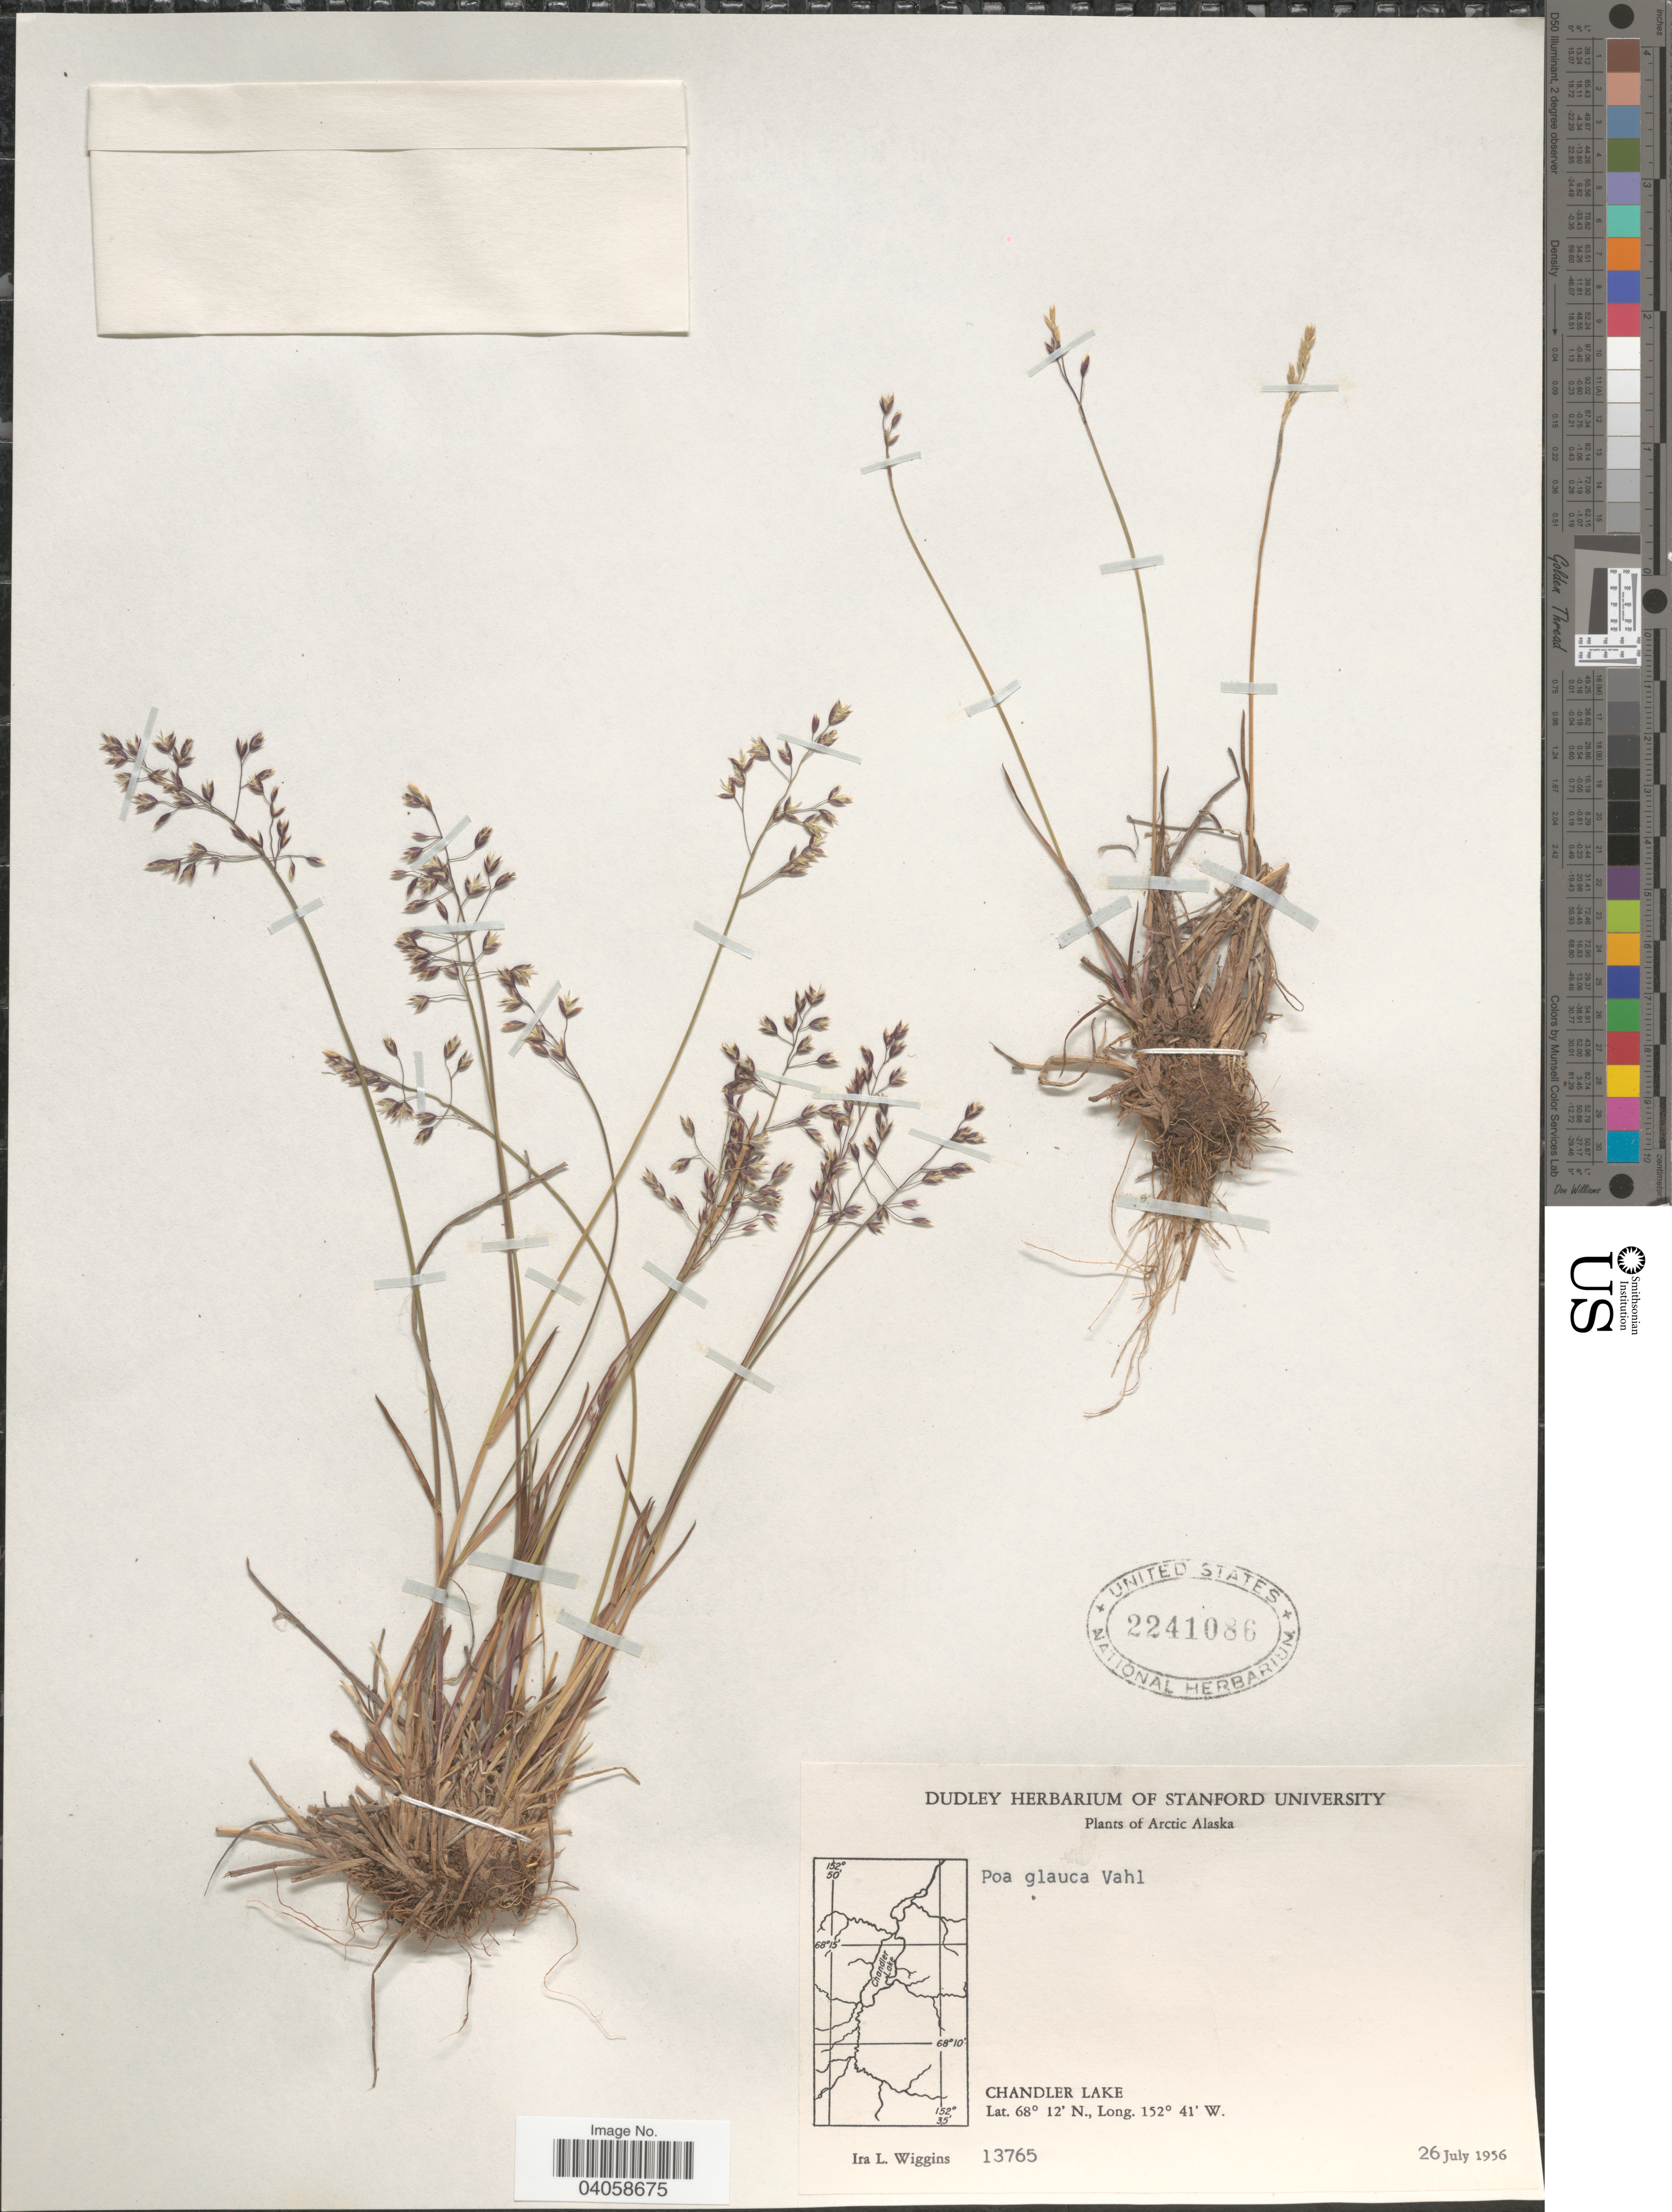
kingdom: Plantae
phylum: Tracheophyta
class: Liliopsida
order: Poales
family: Poaceae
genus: Poa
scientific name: Poa glauca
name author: Vahl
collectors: I. L. Wiggins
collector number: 13765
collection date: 1956-07-26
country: United States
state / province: Alaska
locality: Arctic Alaska. Chandler Lake.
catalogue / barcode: US 2241086